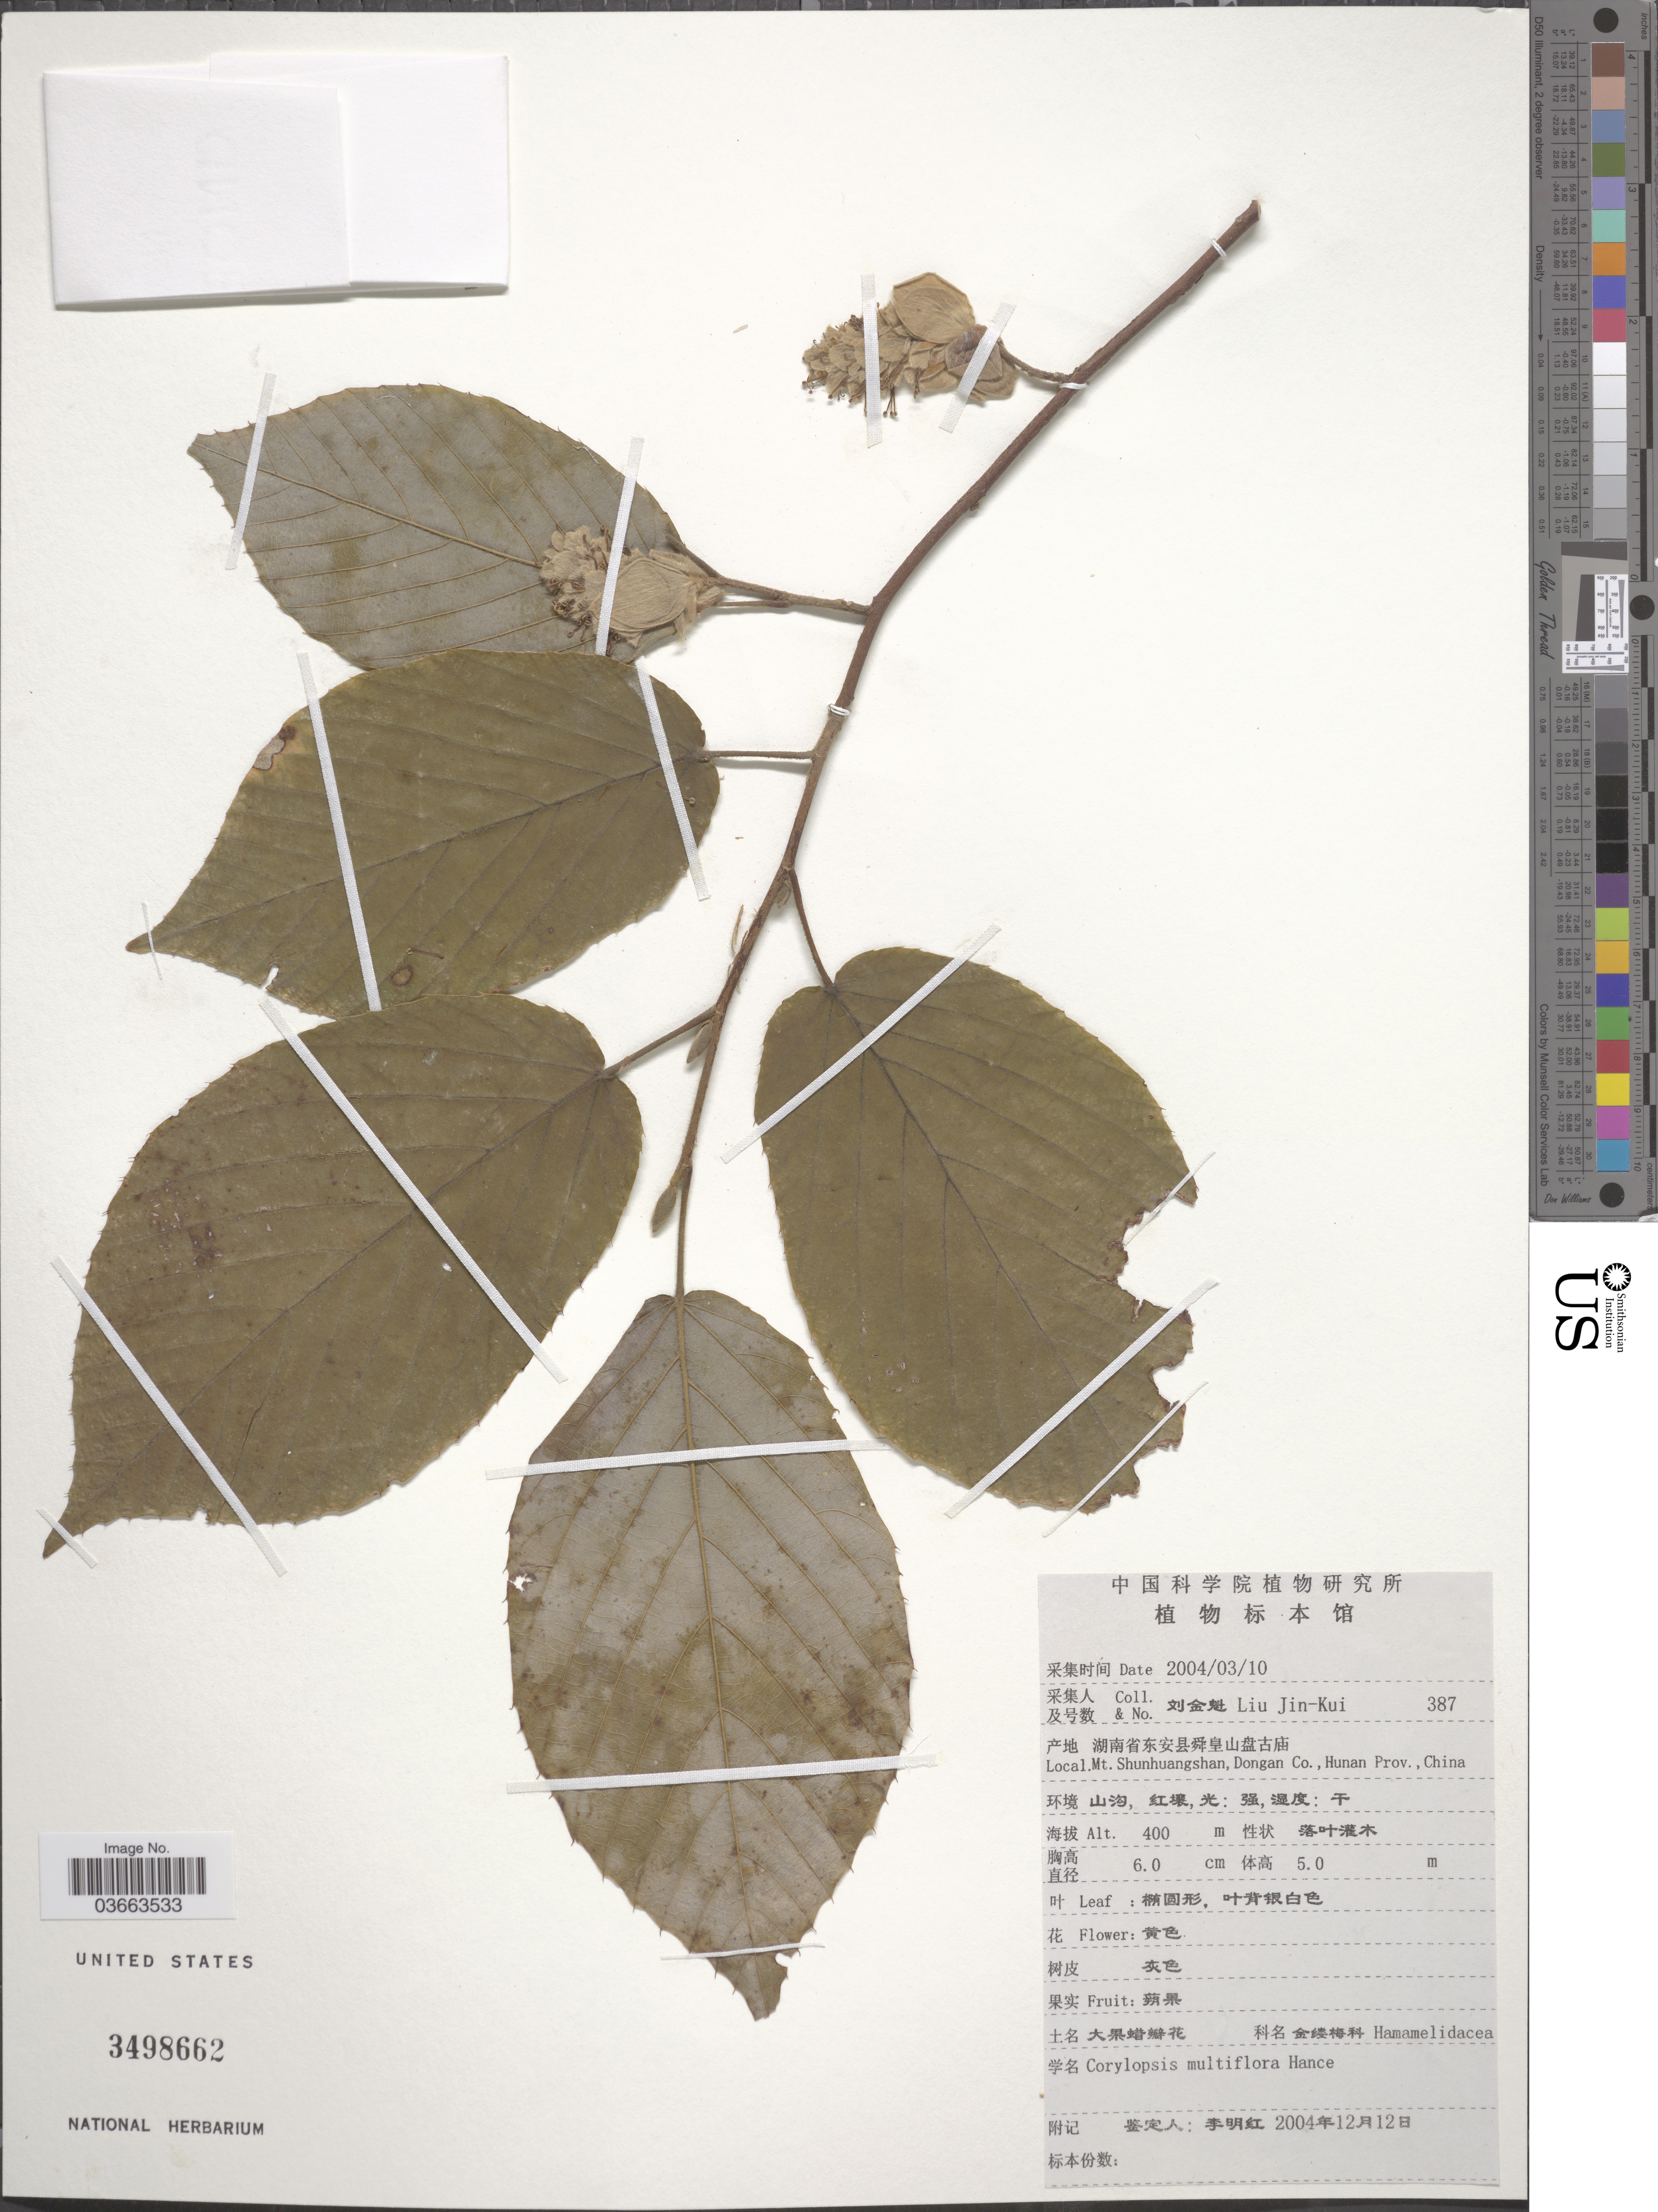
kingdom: Plantae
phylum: Tracheophyta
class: Magnoliopsida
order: Saxifragales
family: Hamamelidaceae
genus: Corylopsis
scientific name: Corylopsis multiflora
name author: Hance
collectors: Liu Jin-Kui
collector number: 387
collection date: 2004-03-10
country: China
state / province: Hunan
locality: Mt. Shunhuangshan, Dongan Co.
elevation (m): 400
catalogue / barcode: US 3498662